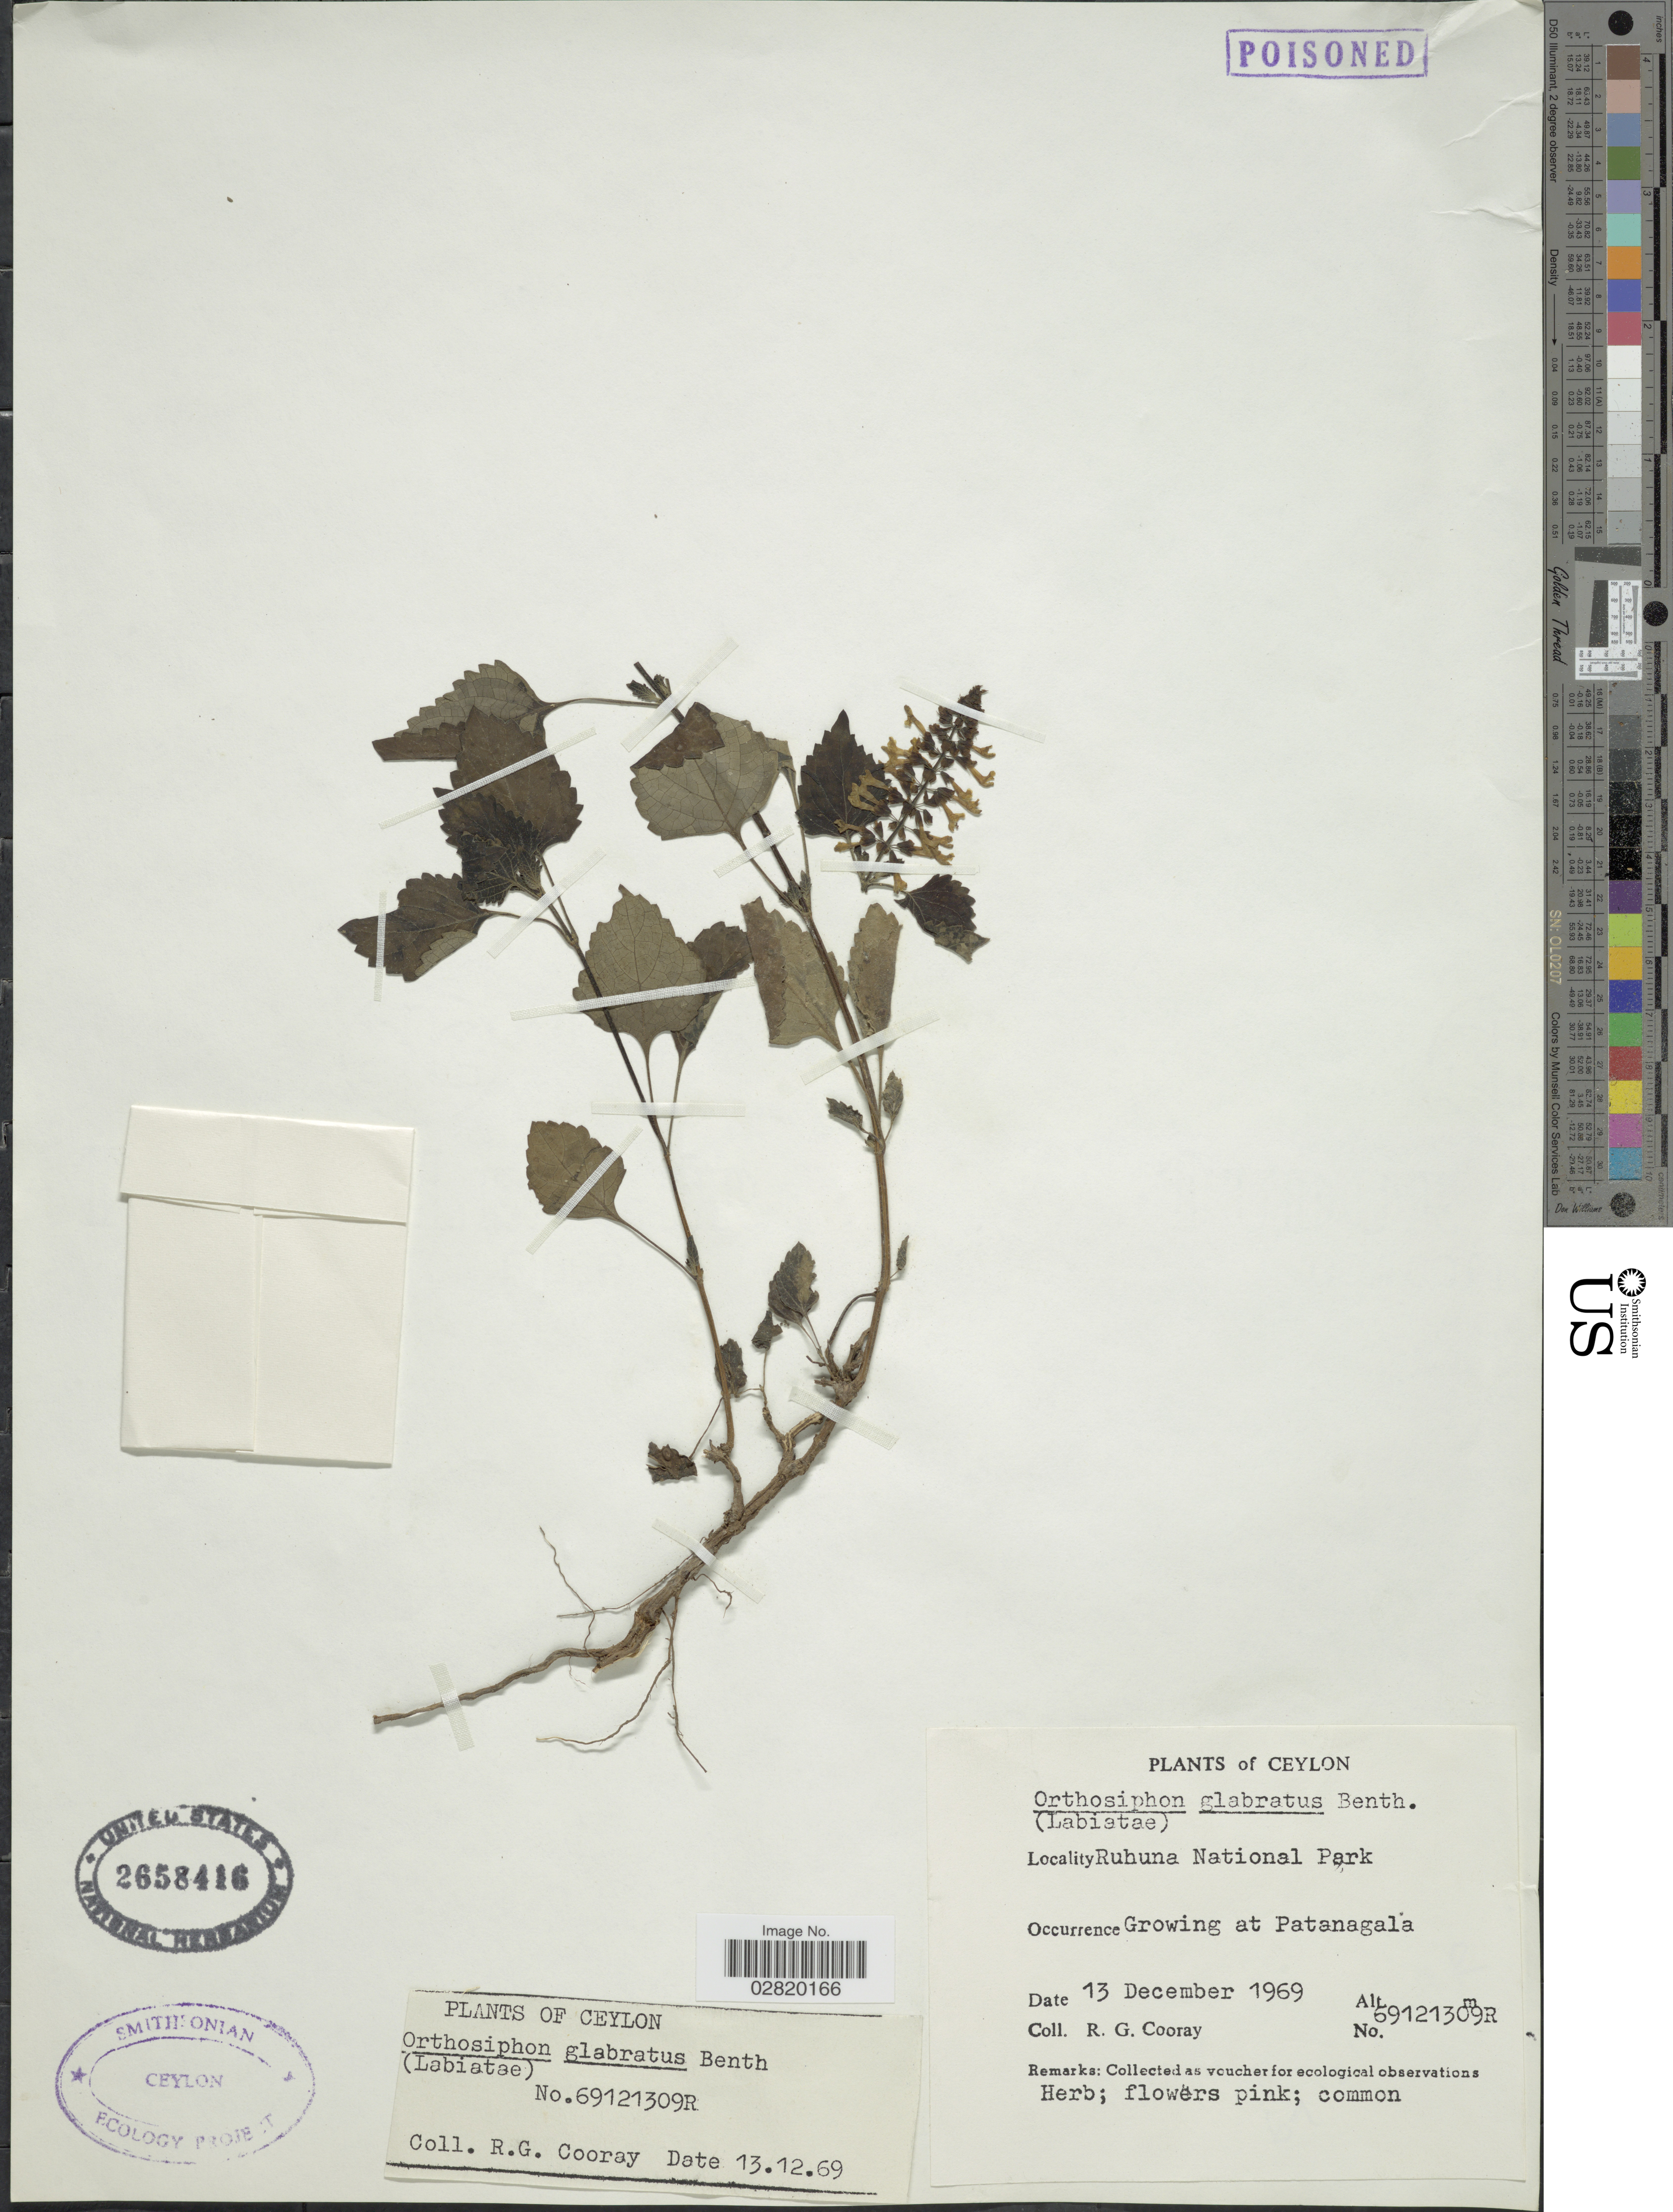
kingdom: Plantae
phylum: Tracheophyta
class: Magnoliopsida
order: Lamiales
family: Lamiaceae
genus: Orthosiphon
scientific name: Orthosiphon glabratus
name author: Benth.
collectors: R. Cooray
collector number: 69121309R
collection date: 1969-12-13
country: Sri Lanka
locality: Ruhuna National Park, Growing at Patanagala.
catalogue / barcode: US 2658416